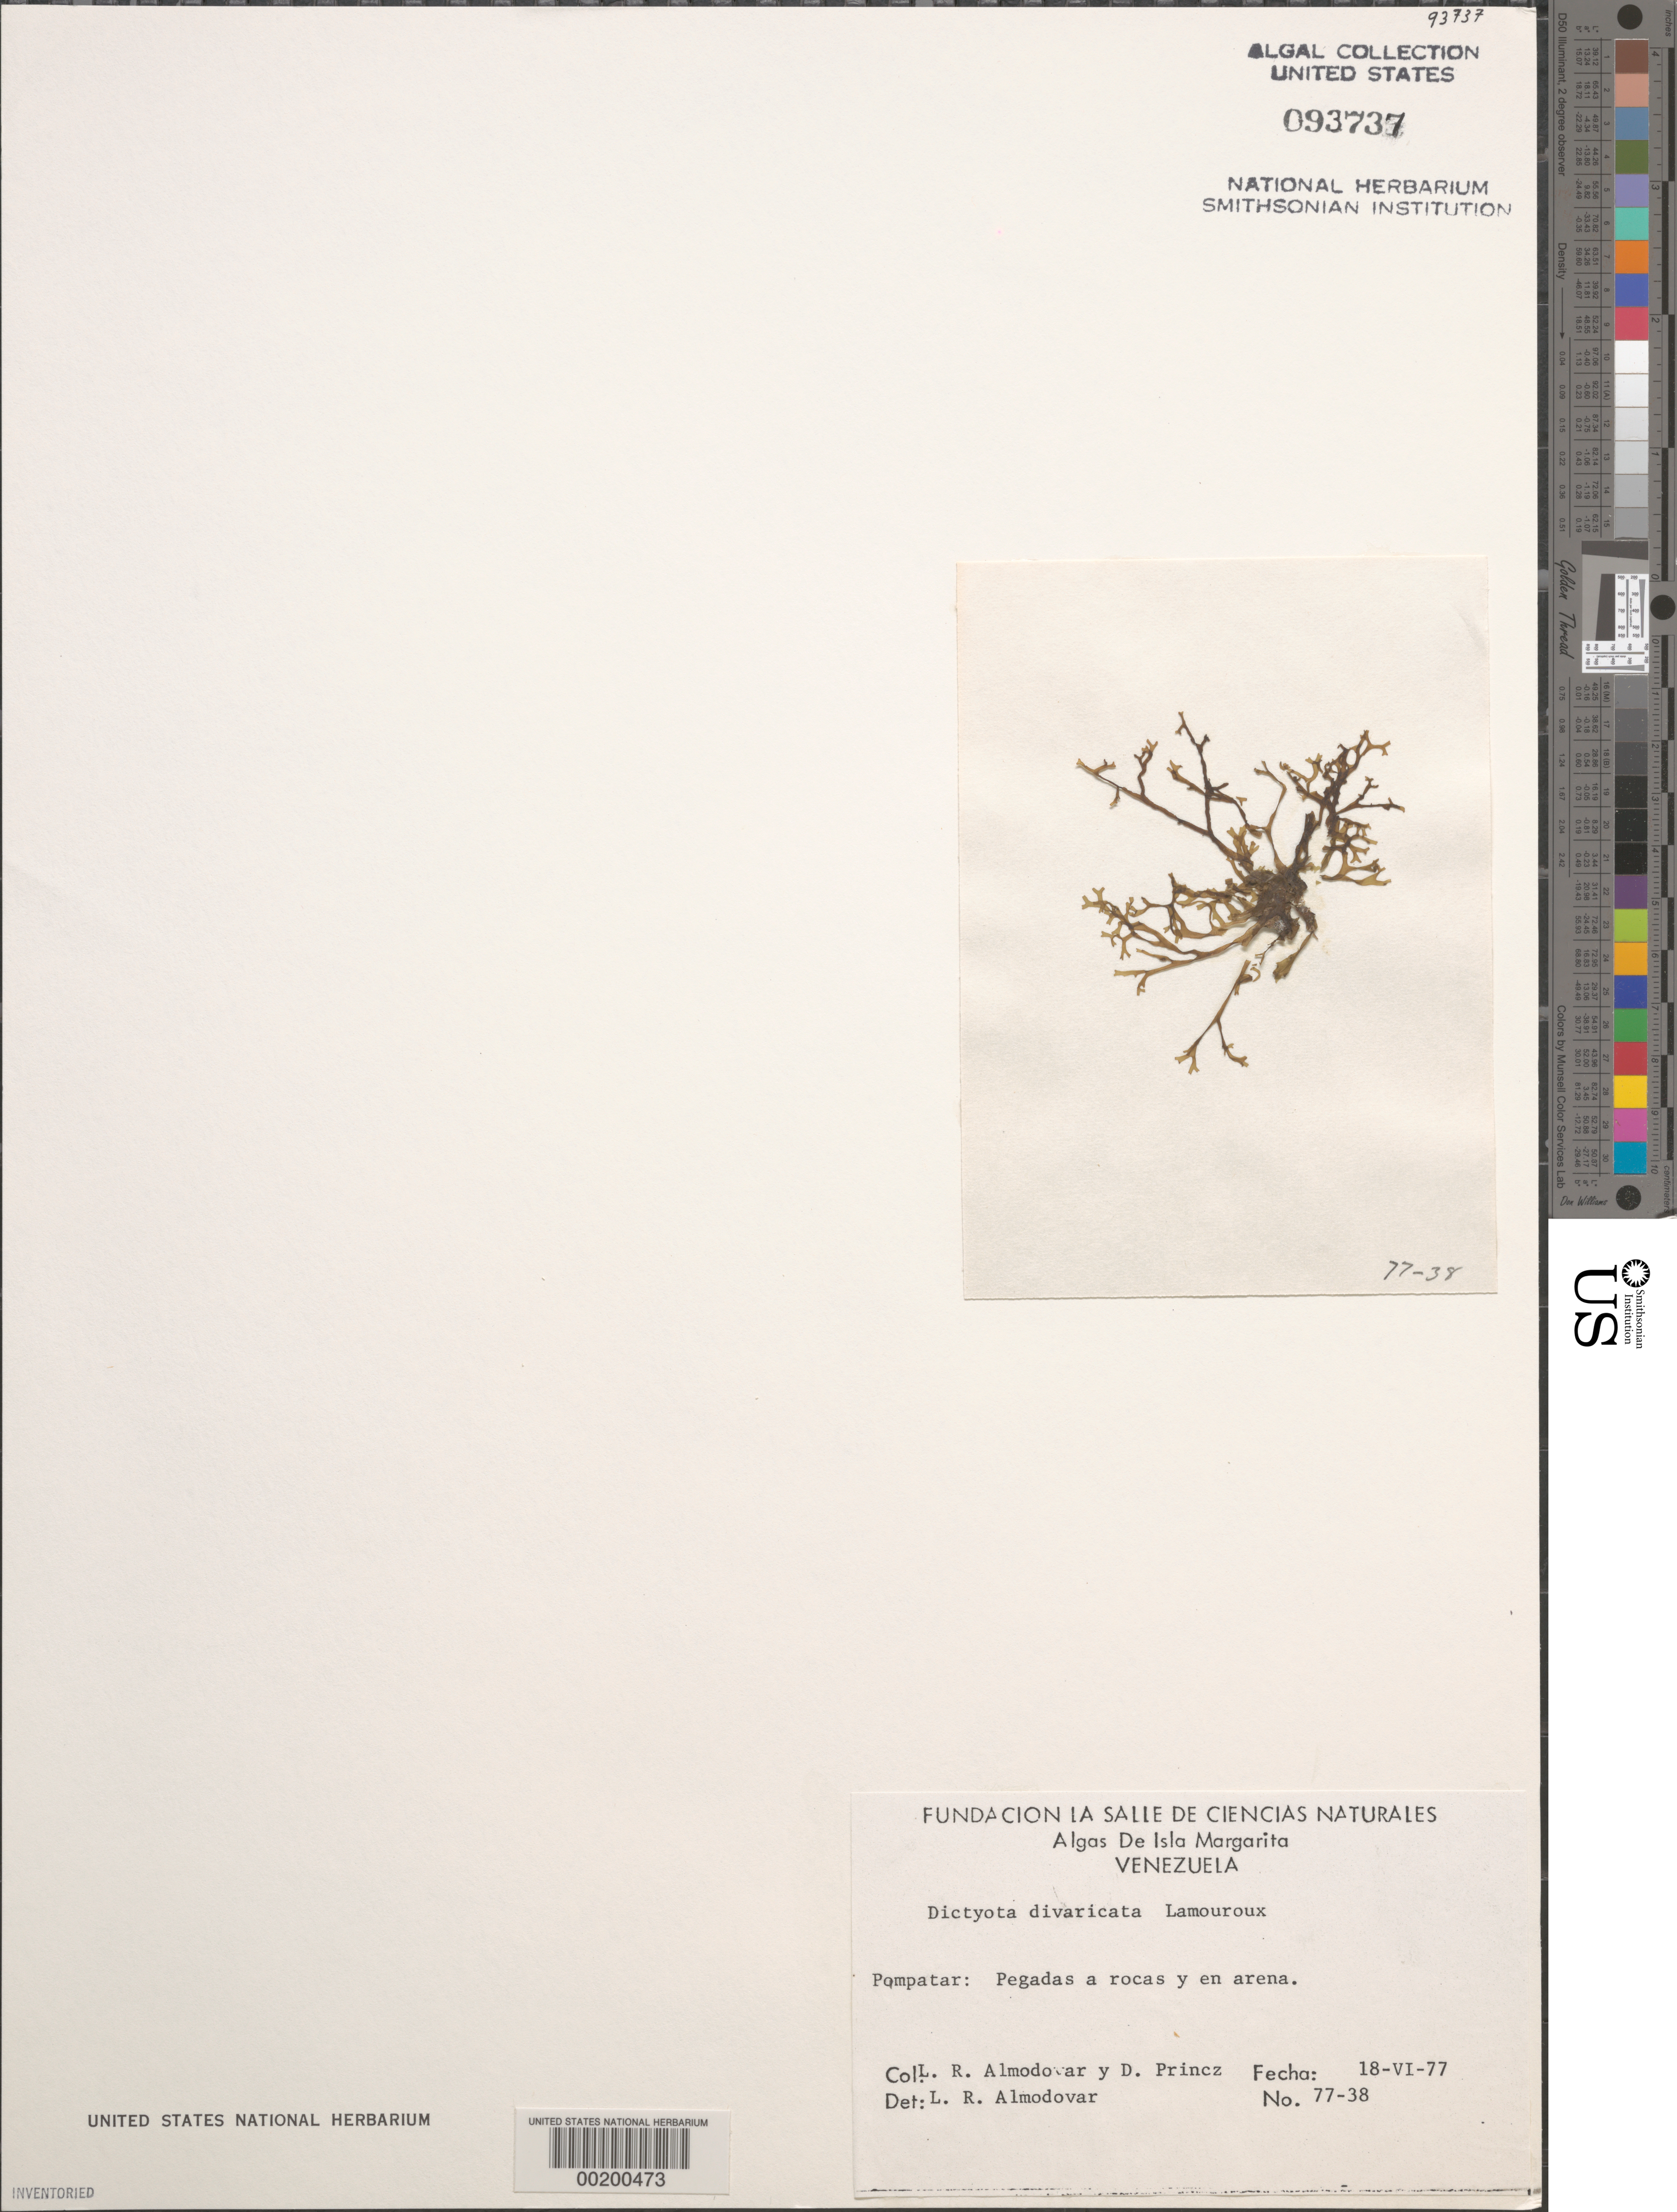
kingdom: Chromista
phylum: Ochrophyta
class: Phaeophyceae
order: Dictyotales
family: Dictyotaceae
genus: Dictyota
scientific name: Dictyota divaricata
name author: J.V.Lamouroux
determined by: Almodovar, L. R.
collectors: L. Almodovar & D. Princz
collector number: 77-38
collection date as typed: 18 Jun 1977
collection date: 1977-06-18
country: Venezuela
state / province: Nueva Esparta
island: Margarita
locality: Pampatar (Pompatar)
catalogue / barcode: US 93737